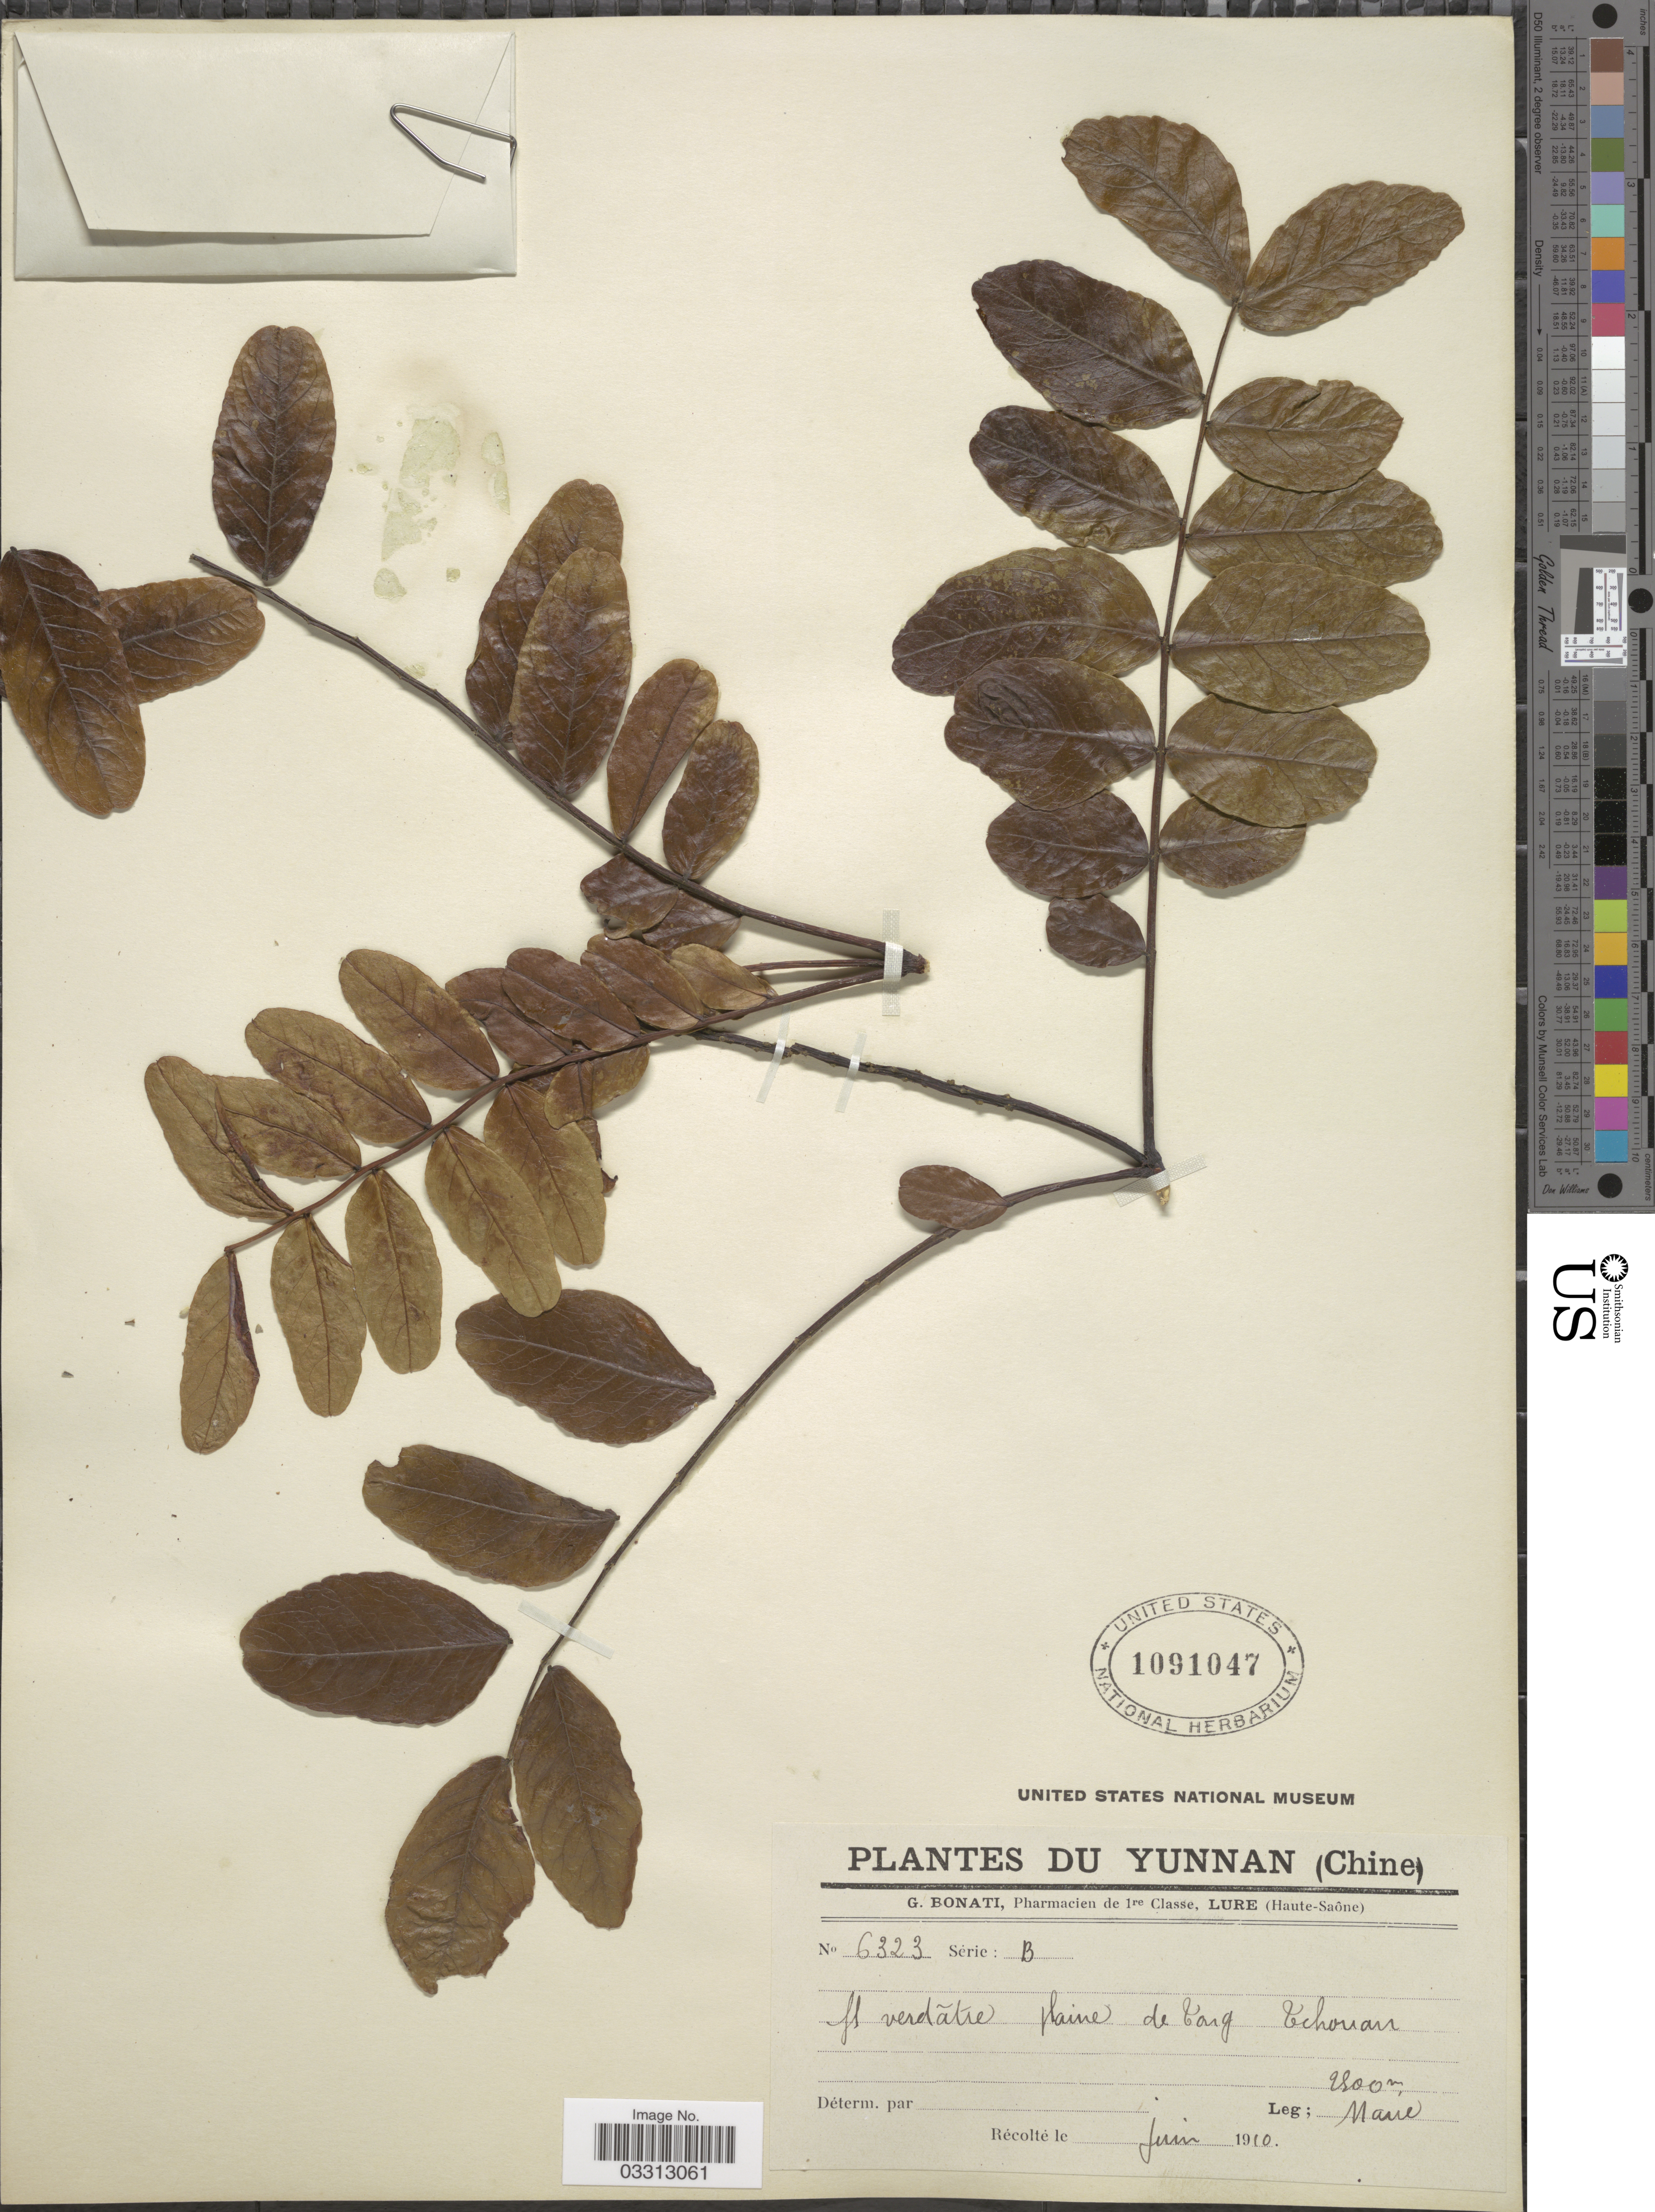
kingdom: Plantae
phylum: Tracheophyta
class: Magnoliopsida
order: Sapindales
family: Rutaceae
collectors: Maire, --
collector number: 6323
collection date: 1910-06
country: China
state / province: Yunnan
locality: Plaine de Tong Tchouan.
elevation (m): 2500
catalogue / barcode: US 1091047